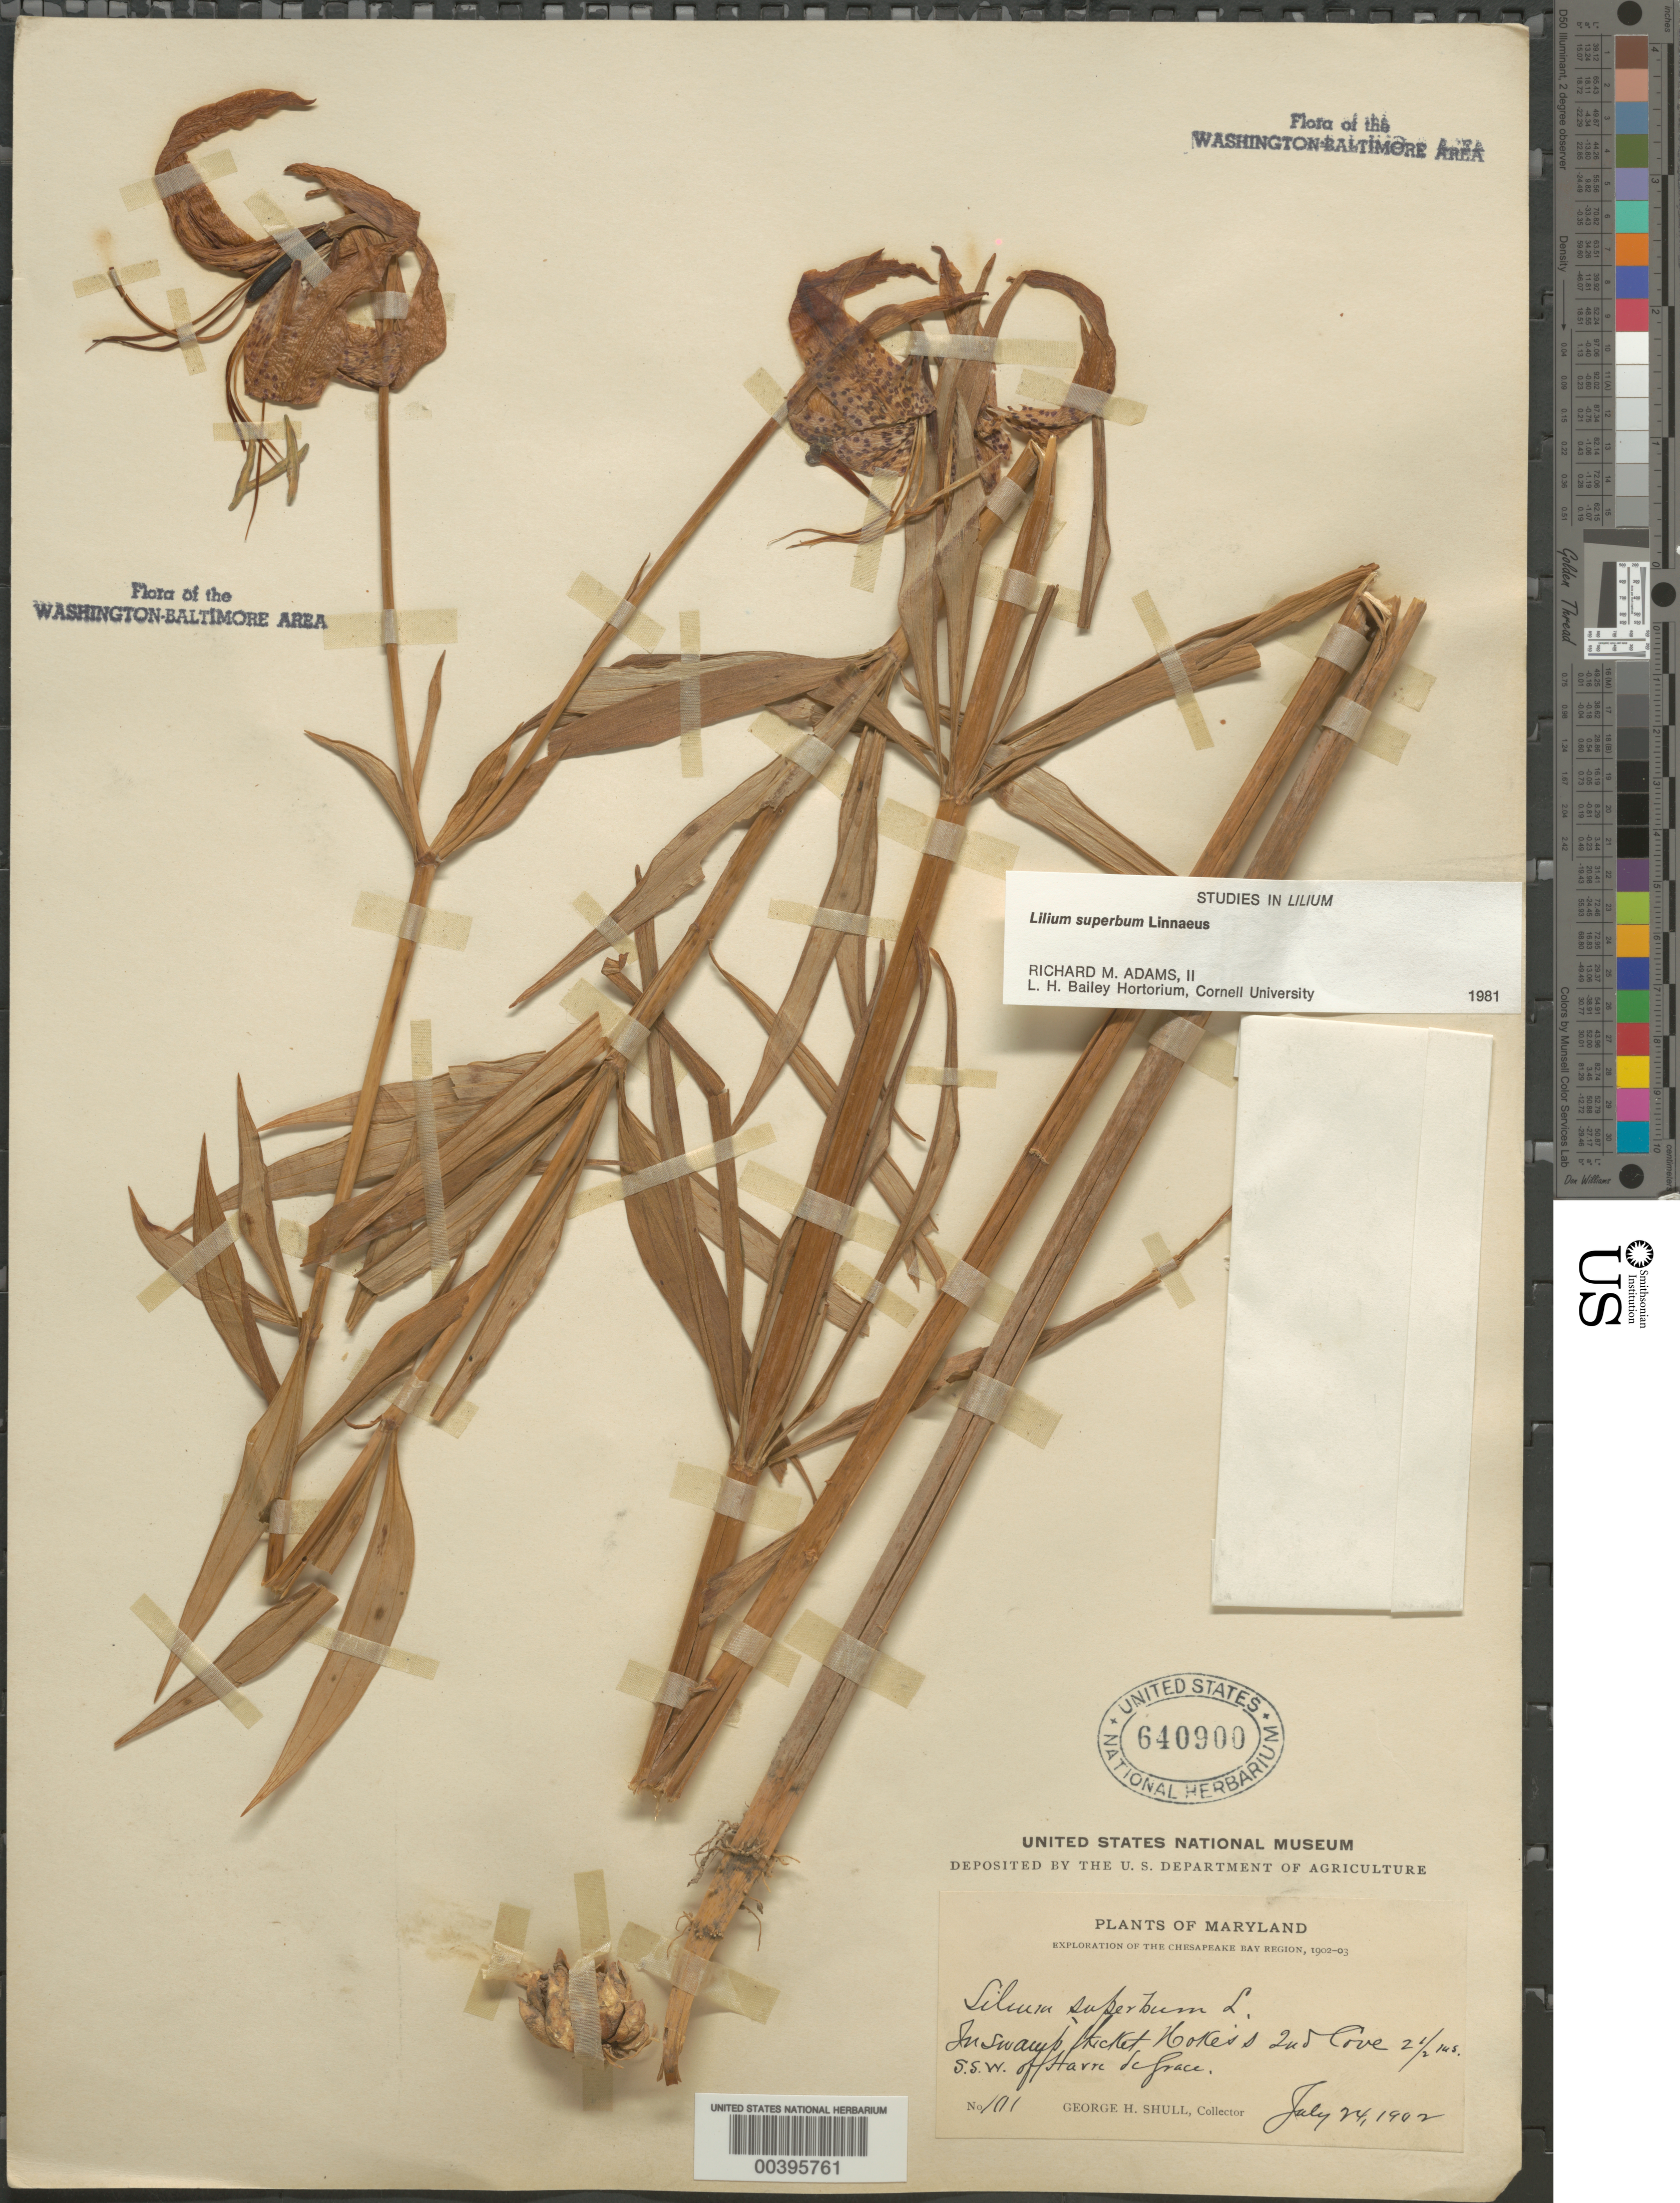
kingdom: Plantae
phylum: Tracheophyta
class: Liliopsida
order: Liliales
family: Liliaceae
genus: Lilium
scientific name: Lilium superbum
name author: L.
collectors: G. H. Shull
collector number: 101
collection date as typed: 24 Jul 1902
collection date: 1902-07-24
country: United States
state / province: Maryland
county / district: Harford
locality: South-southwest of Havre De Grace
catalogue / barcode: US 640900